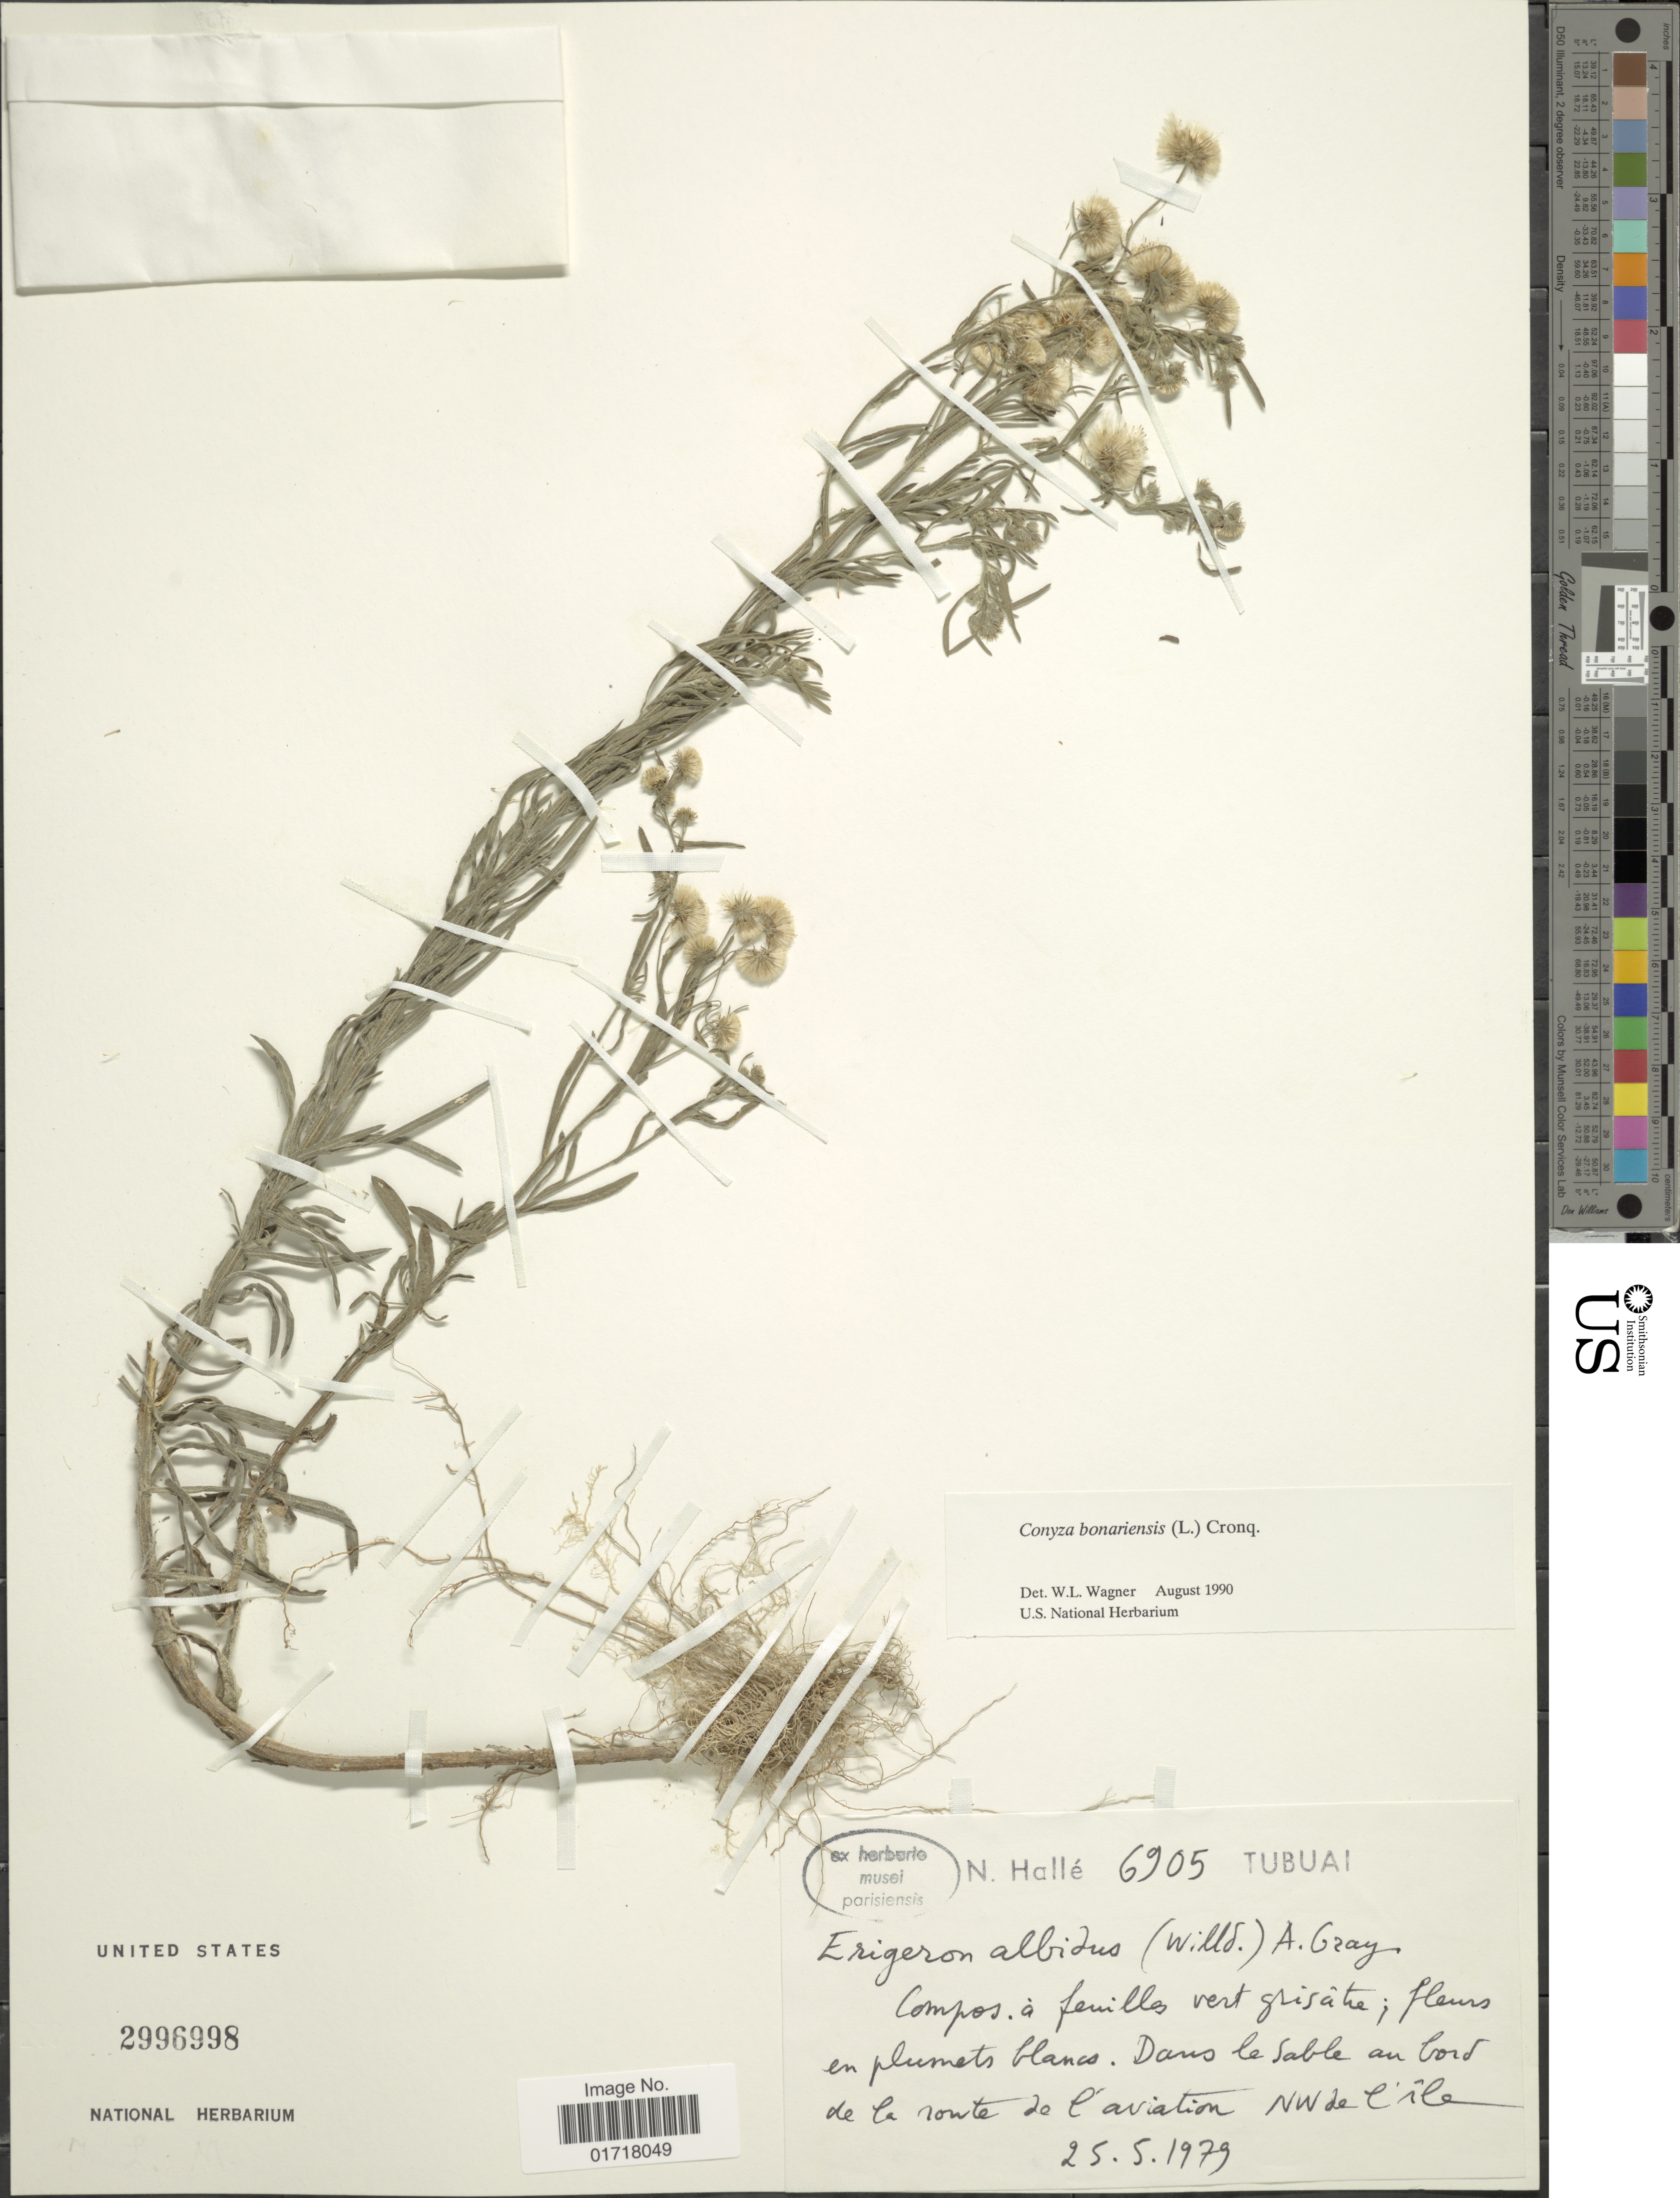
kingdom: Plantae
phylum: Tracheophyta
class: Magnoliopsida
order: Asterales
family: Asteraceae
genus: Erigeron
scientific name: Erigeron bonariensis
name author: L.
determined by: Wagner, W. L., (BOT), Smithsonian Institution - National Museum of Natural History (UNITED STATES)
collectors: N. Hallé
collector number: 6905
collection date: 1979-05-25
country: French Polynesia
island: Tubuai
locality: Dans le sable an bord de la norte de l'aviation, NW de l' ile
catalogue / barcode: US 2996998